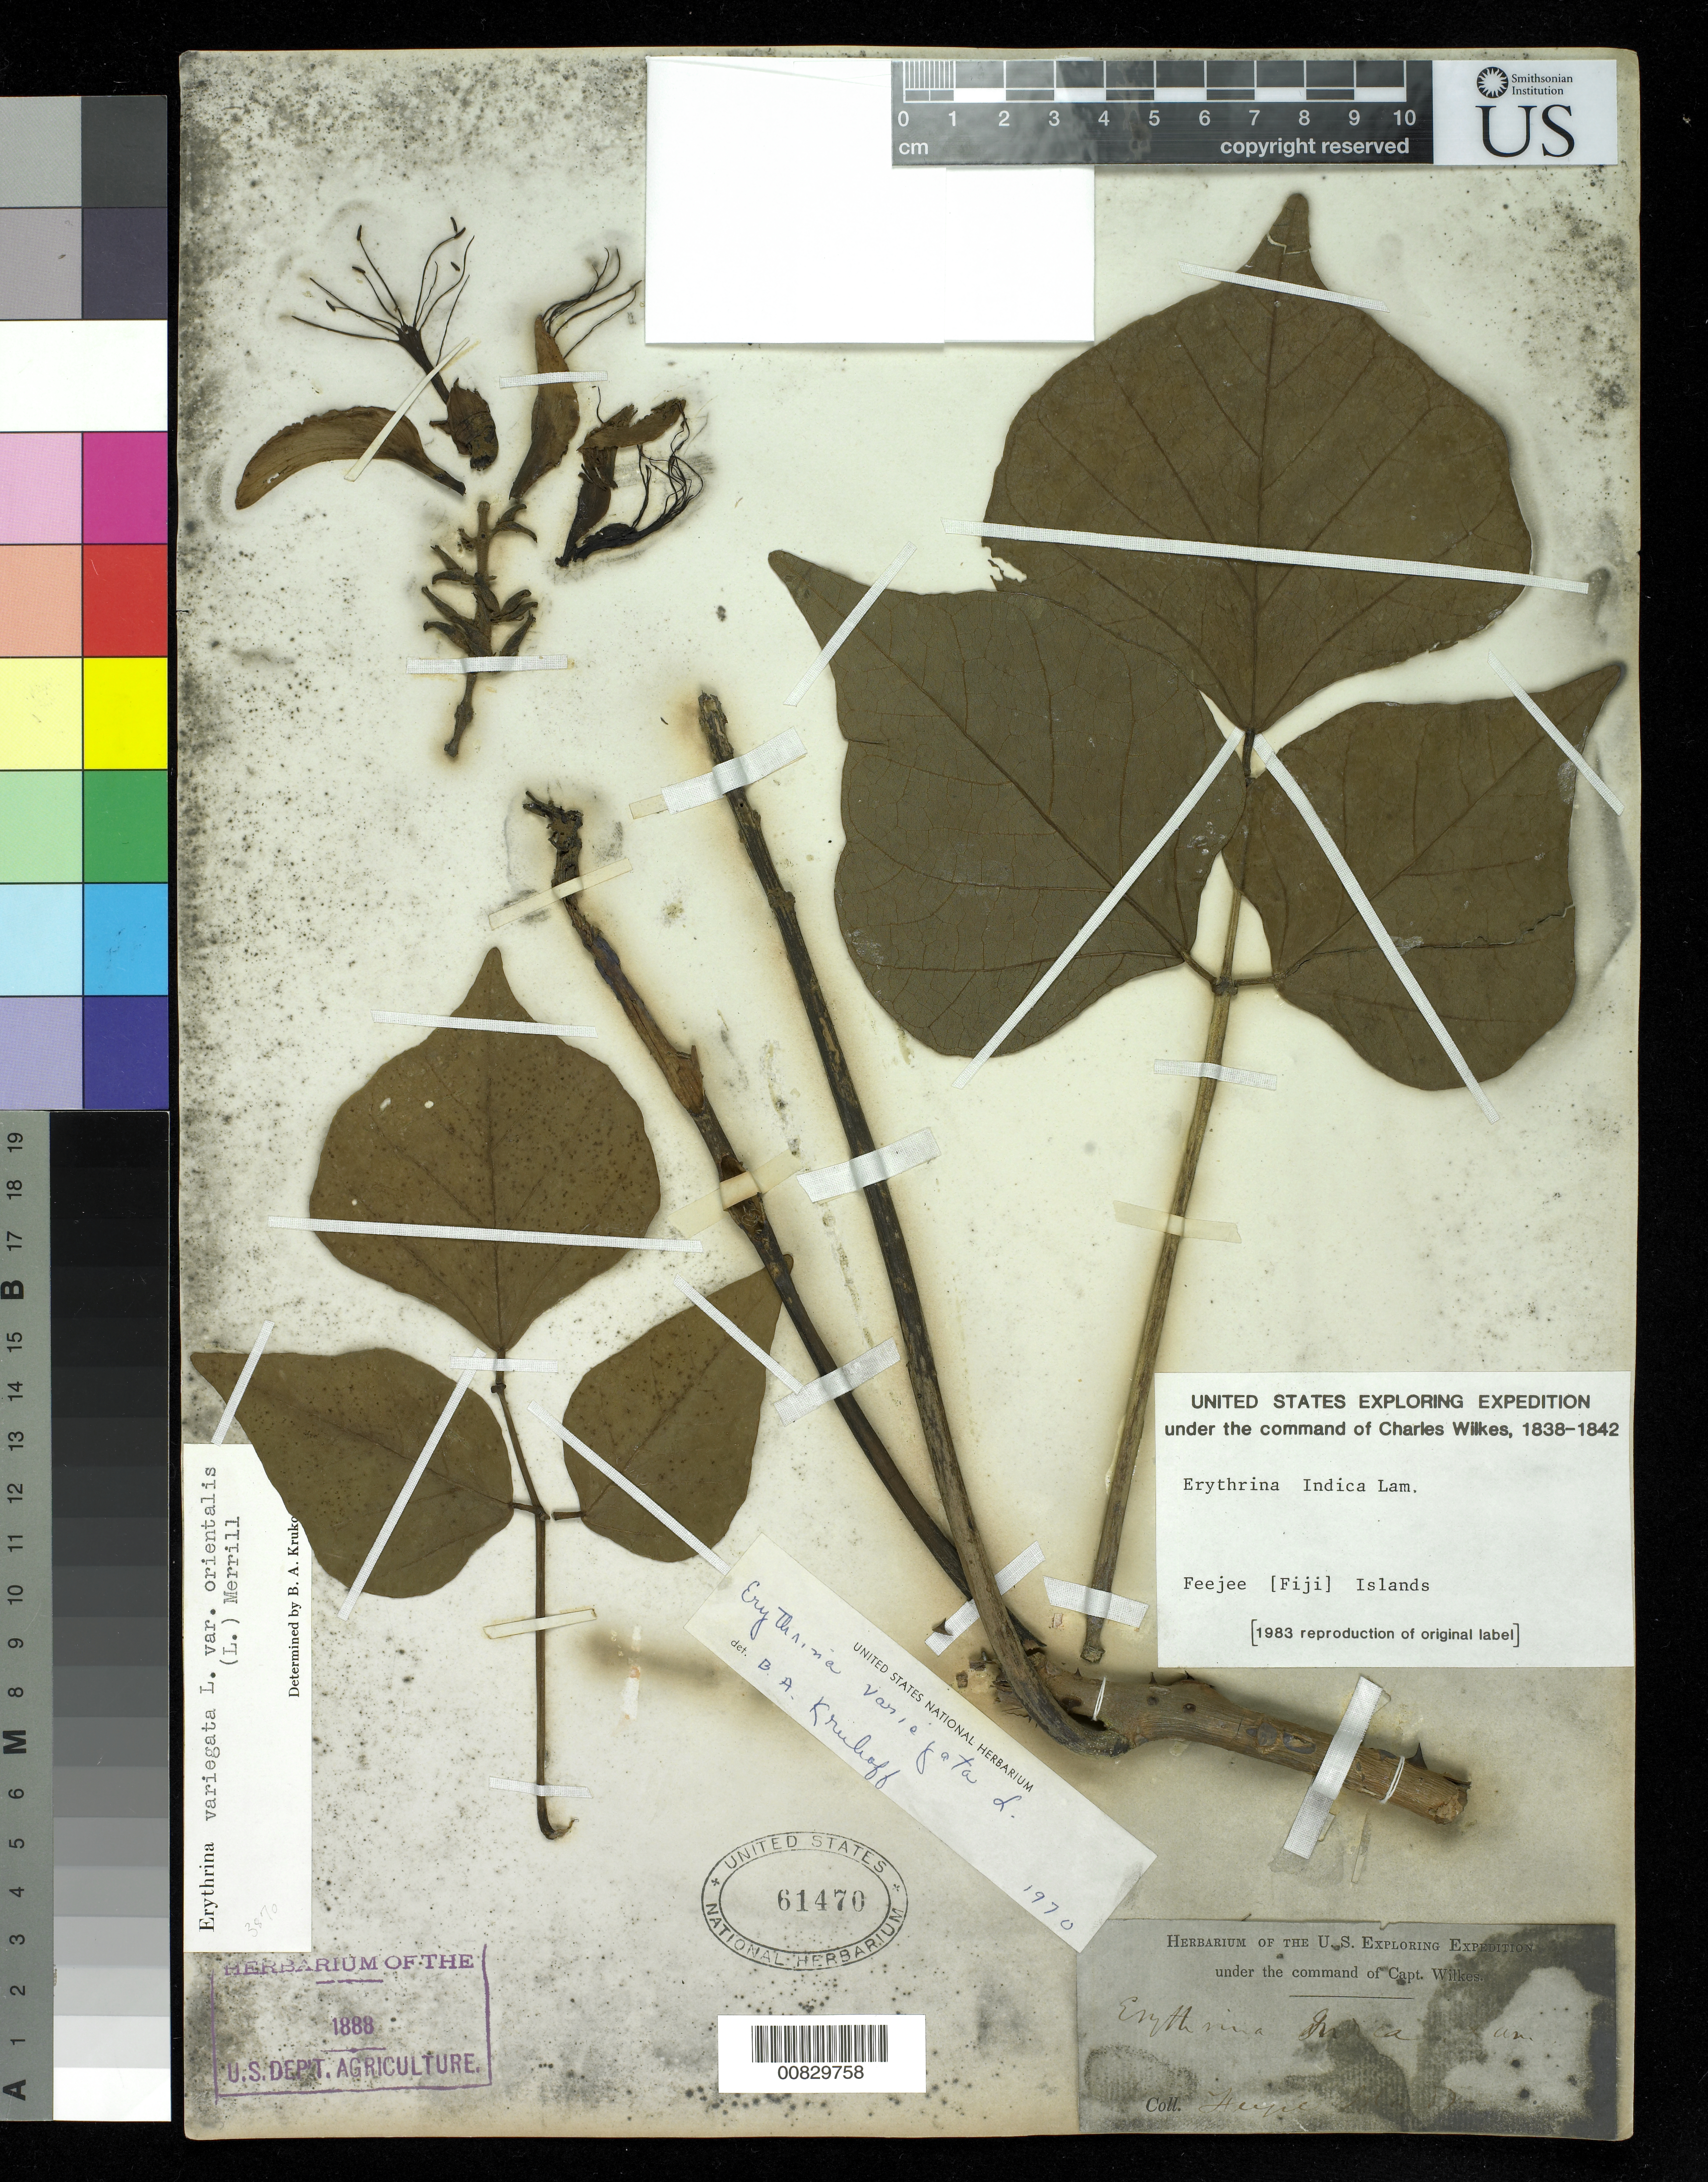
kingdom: Plantae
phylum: Tracheophyta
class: Magnoliopsida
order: Fabales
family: Fabaceae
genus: Erythrina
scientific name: Erythrina variegata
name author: L.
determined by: Krukoff, B. A.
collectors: Wilkes Explor. Exped.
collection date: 1838/1842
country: Fiji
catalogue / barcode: US 61470